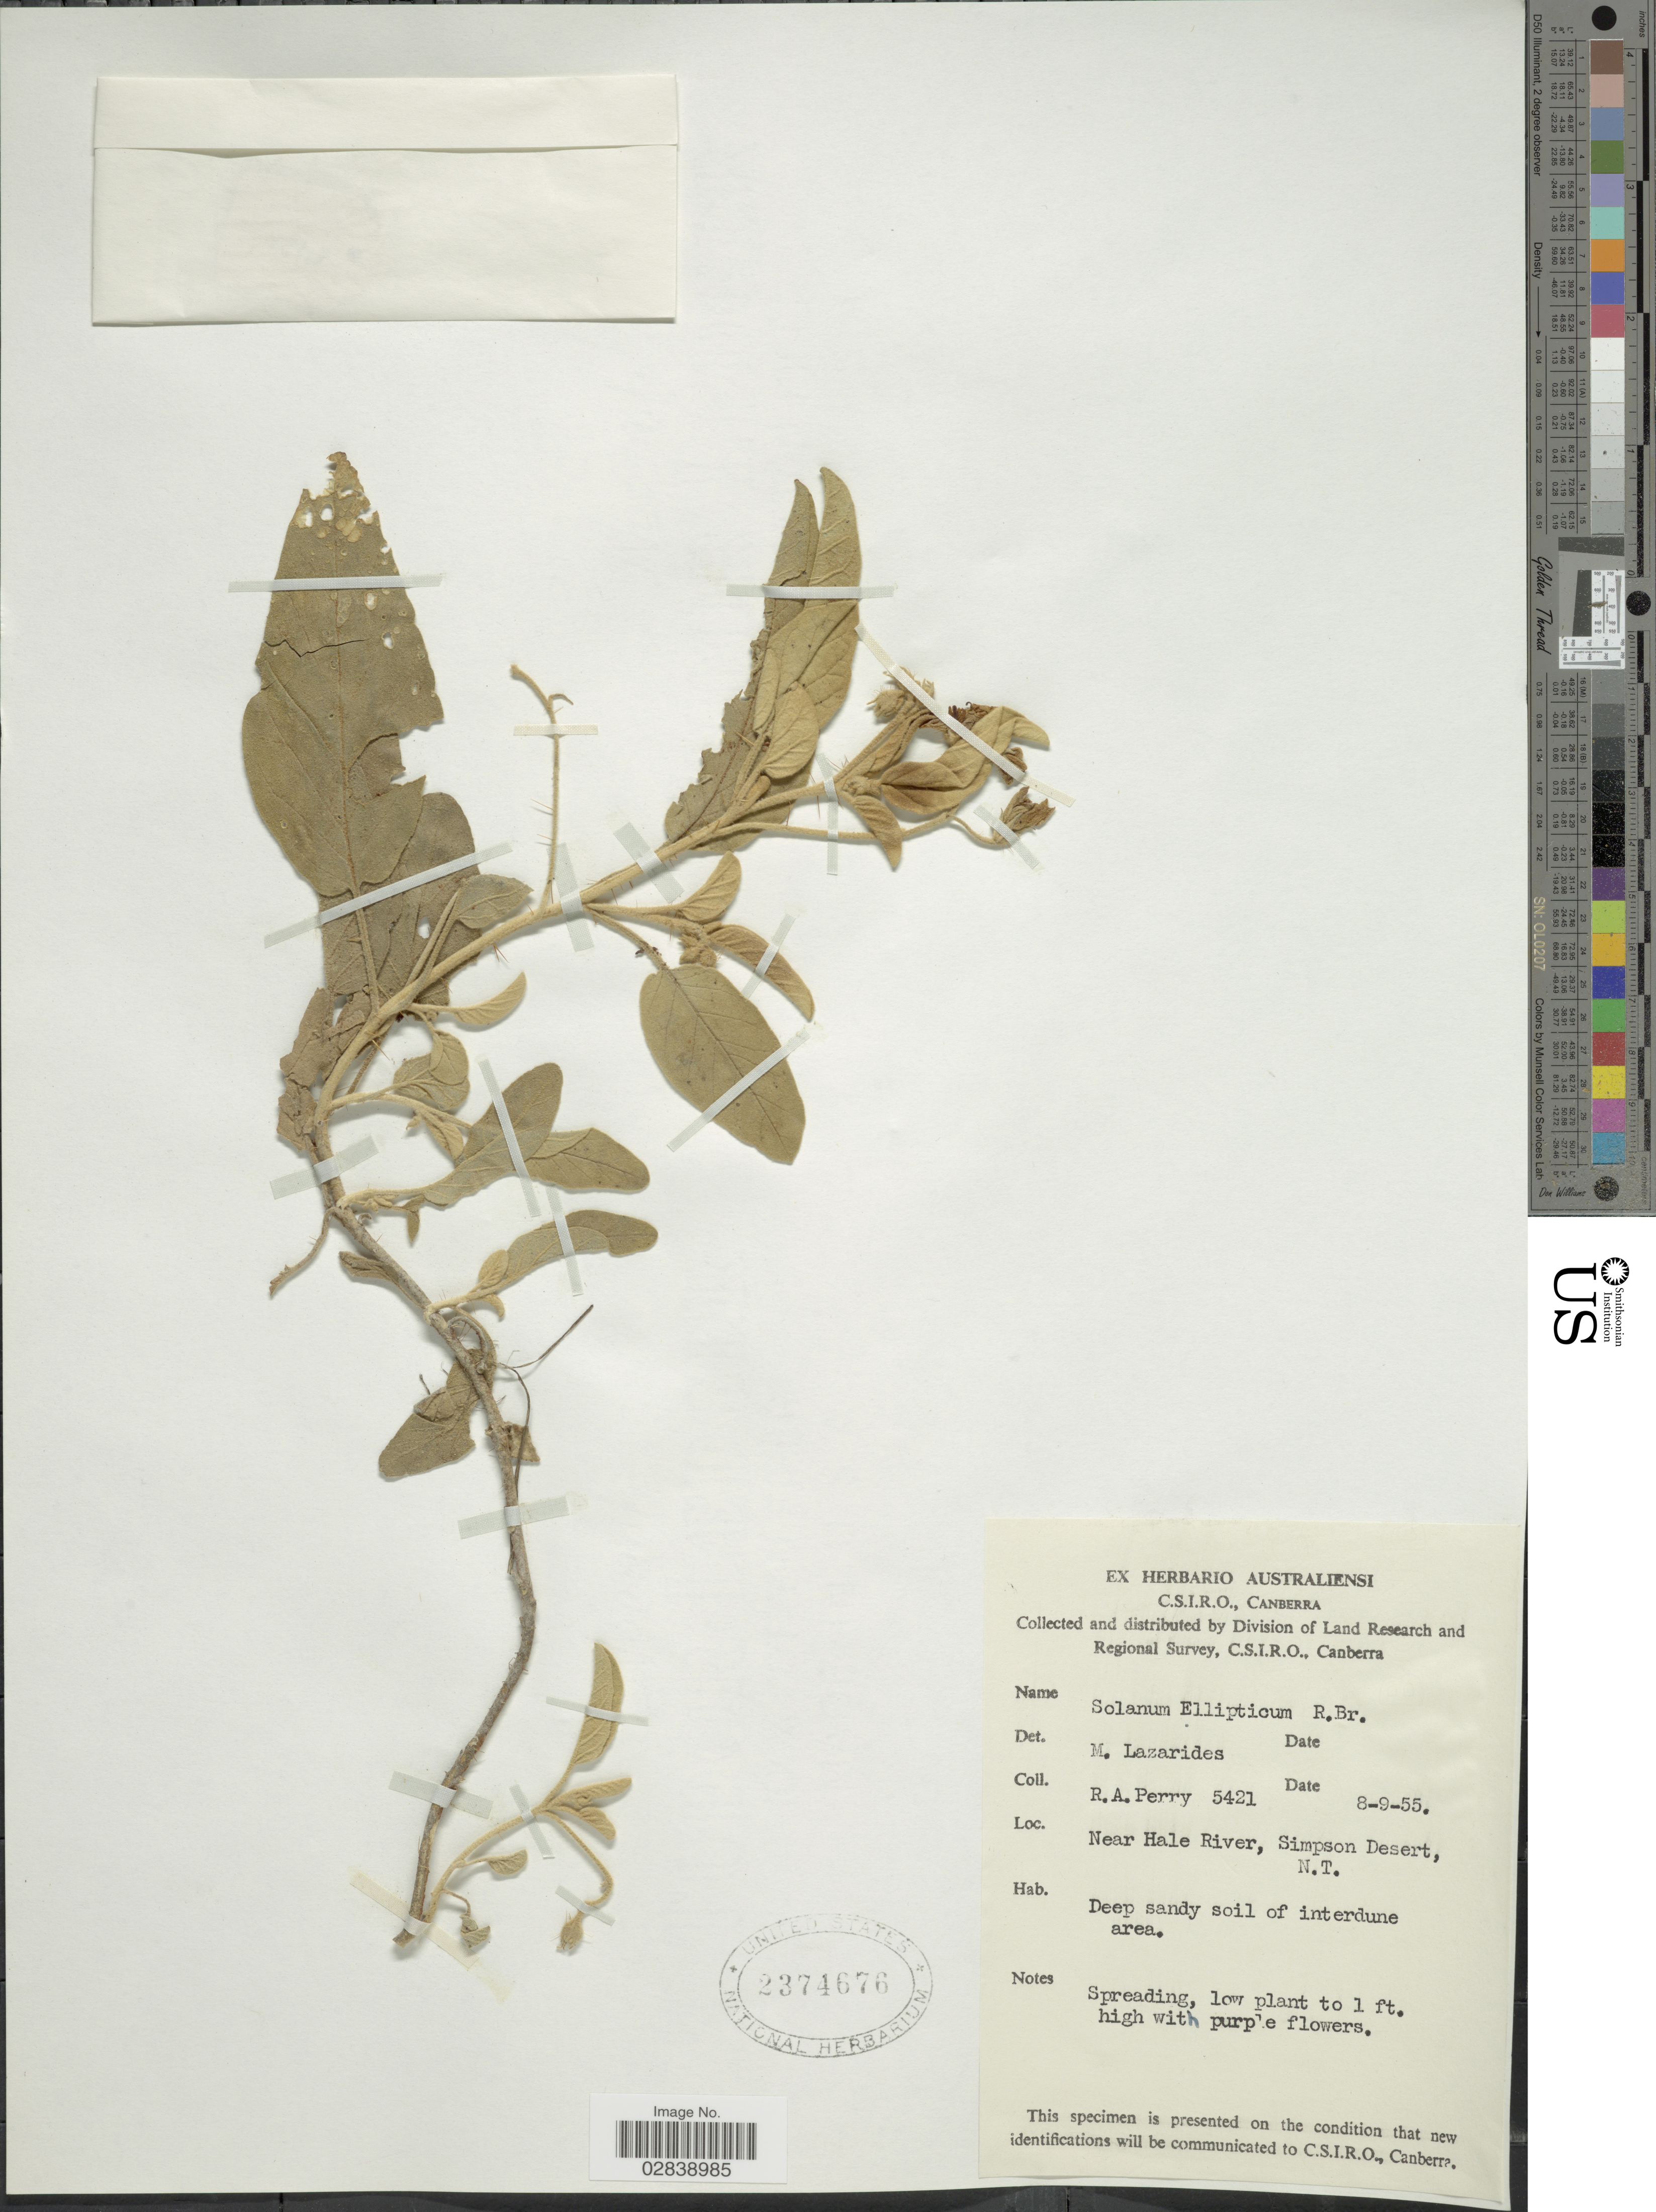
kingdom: Plantae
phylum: Tracheophyta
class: Magnoliopsida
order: Solanales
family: Solanaceae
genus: Solanum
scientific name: Solanum ellipticum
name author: R. Br.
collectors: Perry, R. A.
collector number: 5421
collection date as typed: Transcribed d/m/y: 8/9/55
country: Australia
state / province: Northern Territory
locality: Near Hale River, Simpson Desert, N.T.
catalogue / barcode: US 2374676